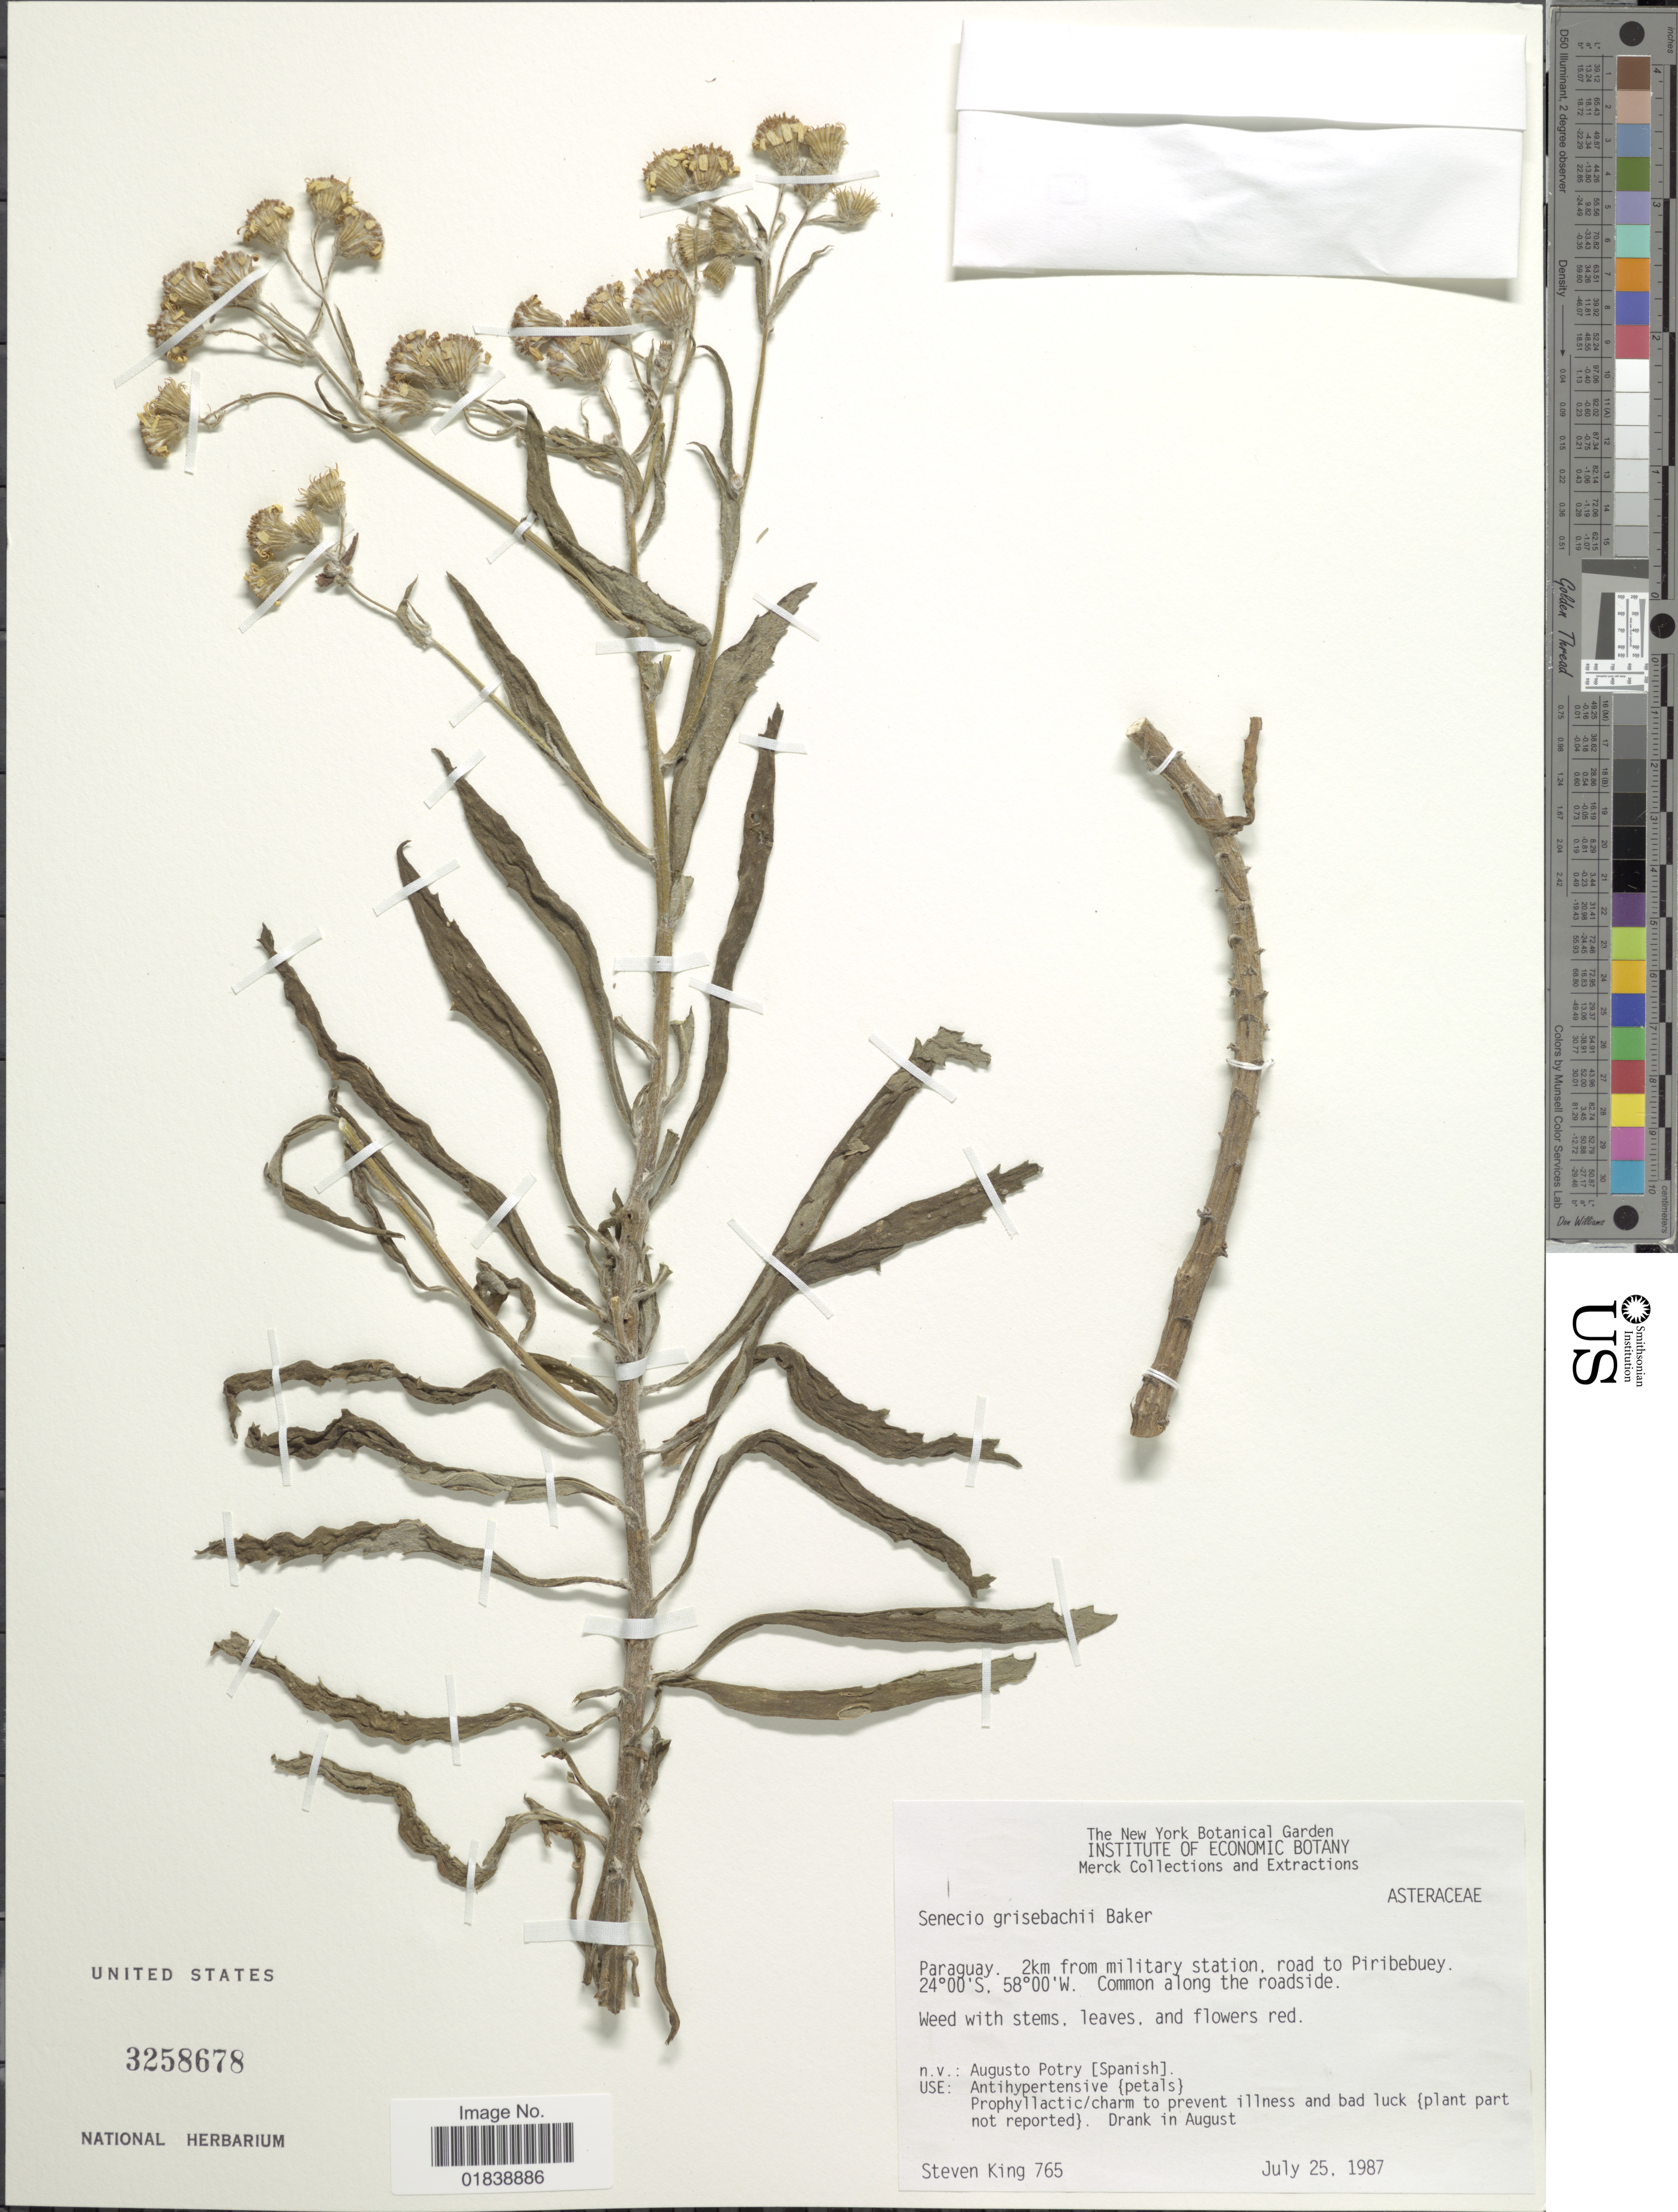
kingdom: Plantae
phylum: Tracheophyta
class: Magnoliopsida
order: Asterales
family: Asteraceae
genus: Senecio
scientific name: Senecio grisebachii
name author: Baker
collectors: S. R. King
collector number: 765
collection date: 1987-07-25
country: Paraguay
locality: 2 km from military station, road to Piribebuey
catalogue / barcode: US 3258678